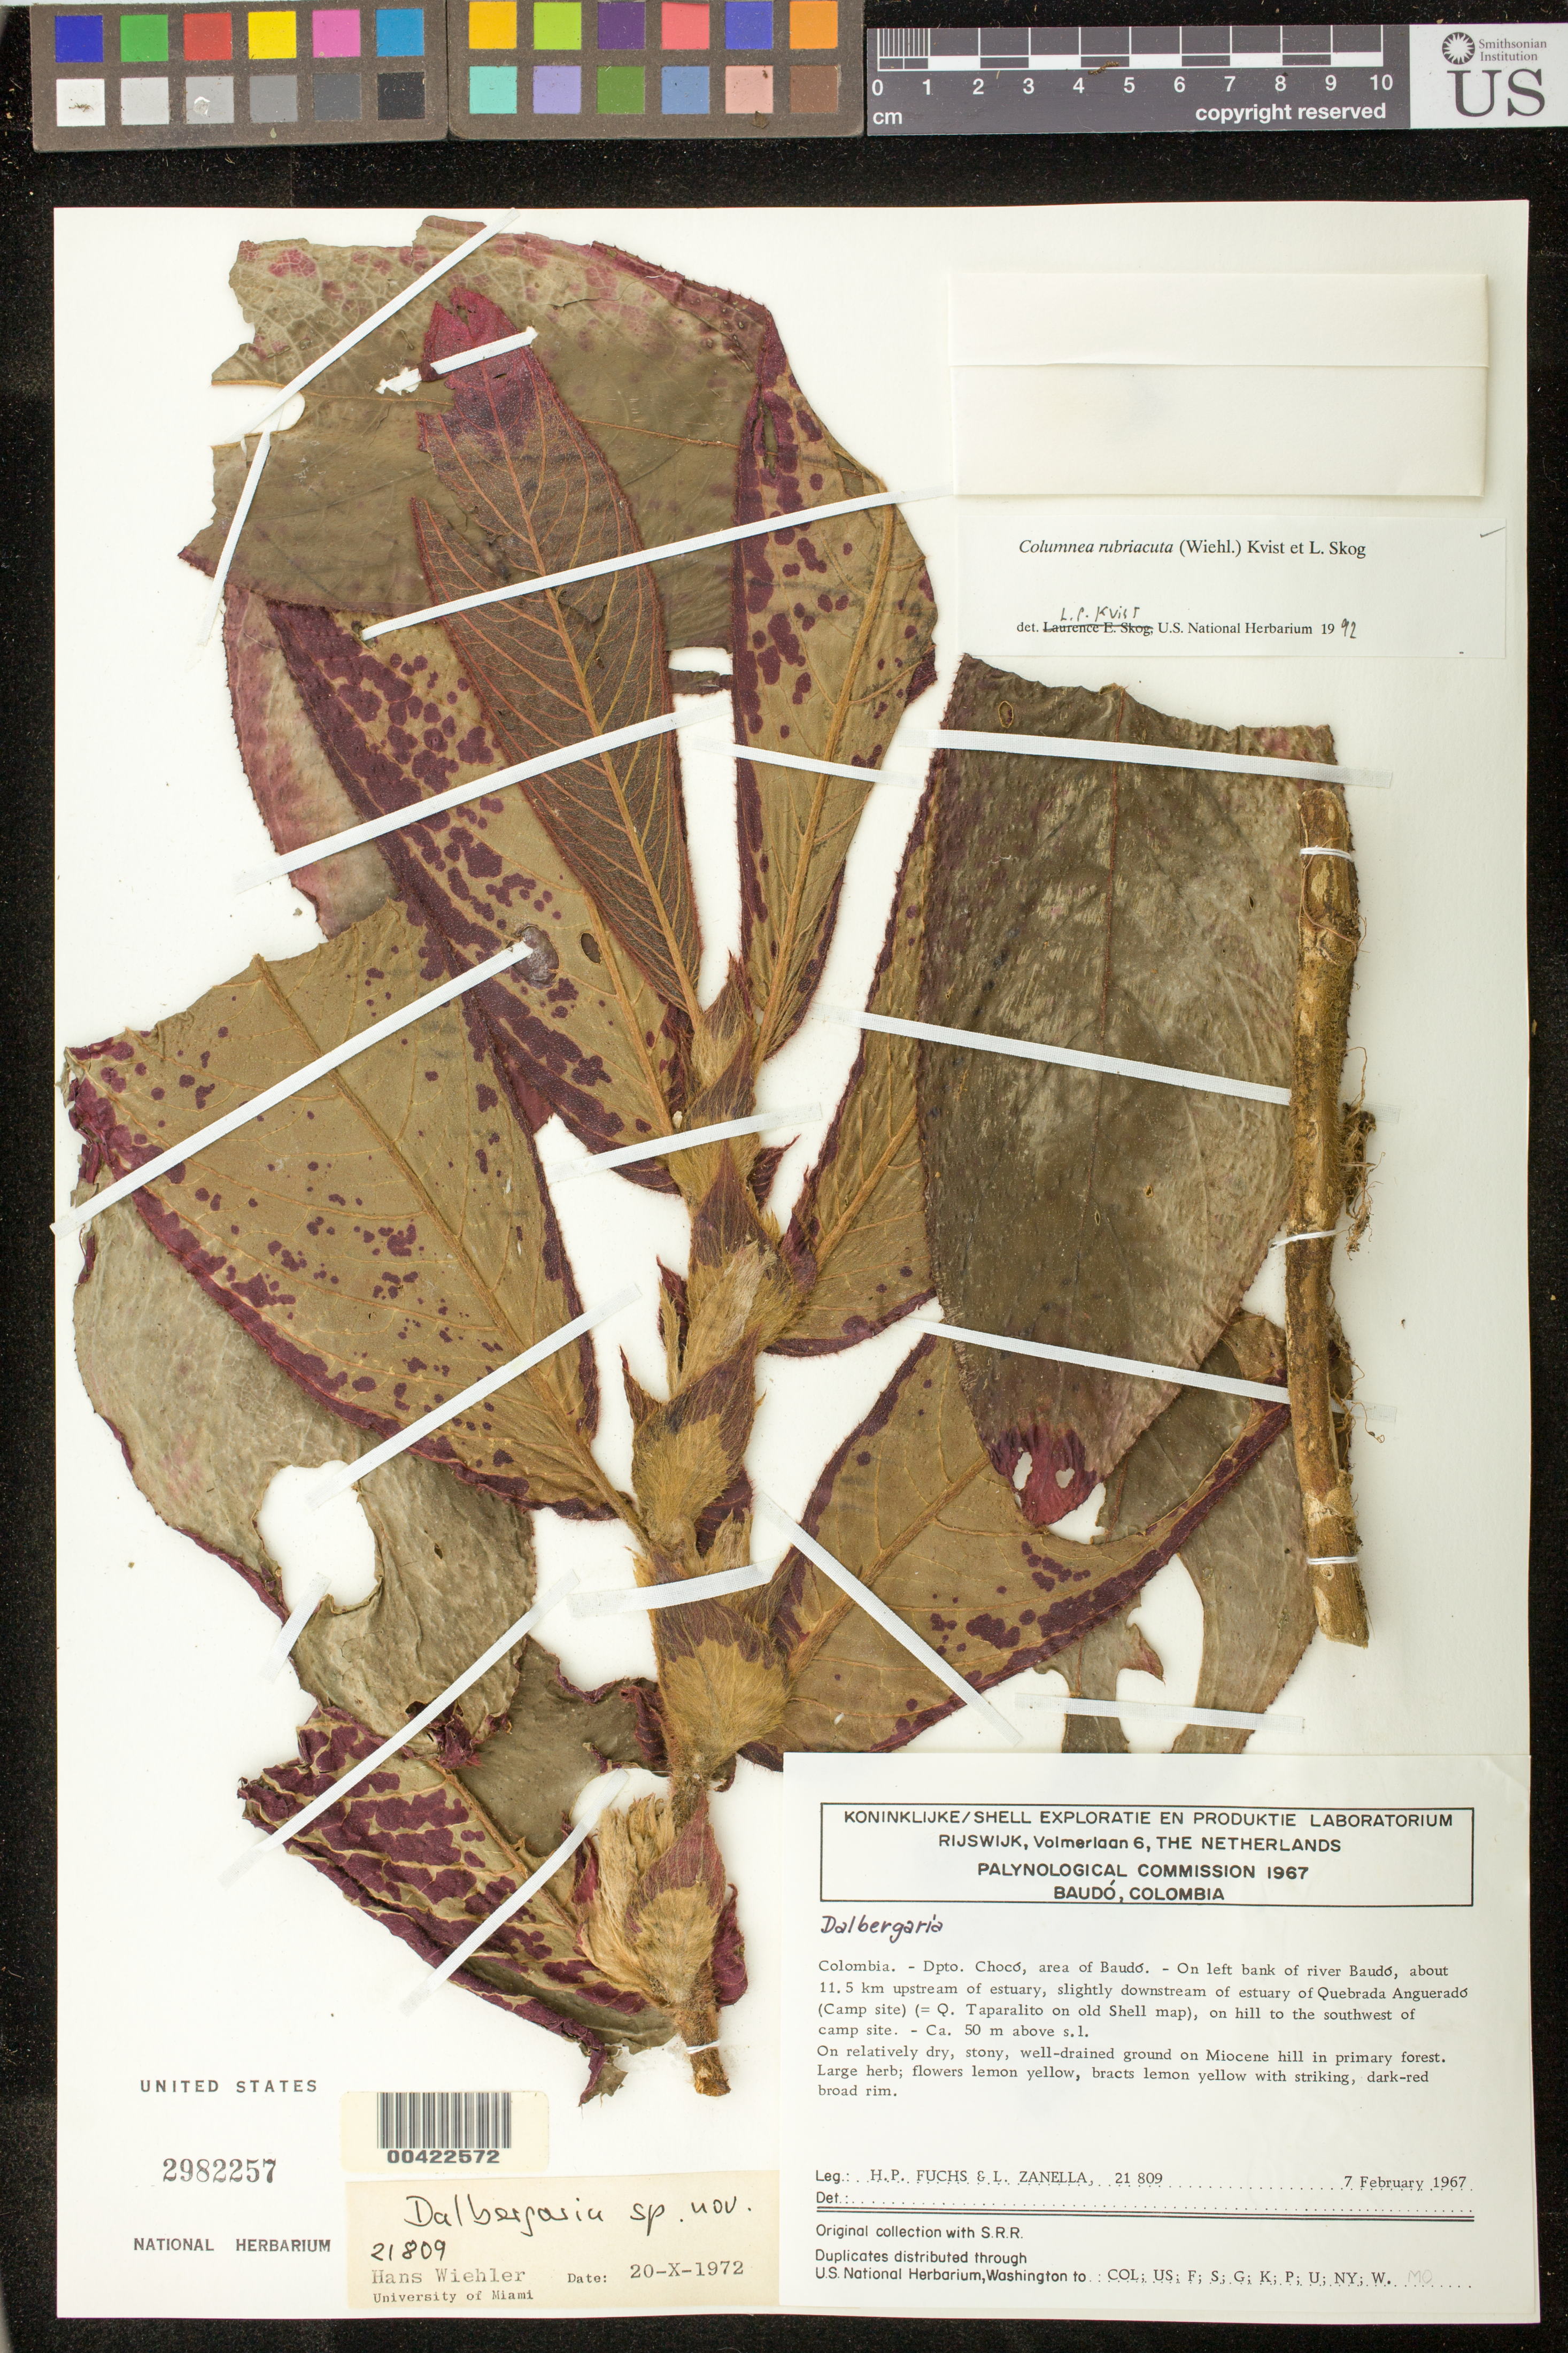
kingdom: Plantae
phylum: Tracheophyta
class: Magnoliopsida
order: Lamiales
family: Gesneriaceae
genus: Columnea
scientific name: Columnea rubriacuta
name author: (Wiehler) L.P. Kvist & L.E. Skog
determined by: Skog, Laurence E.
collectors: H. P. Fuchs & L. Zanella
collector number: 21809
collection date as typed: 07 Feb 1967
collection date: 1967-02-07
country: Colombia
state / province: Chocó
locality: Area of Baudó, on left bank of river Baudó, about 11.5 km upstream of estuary, slightly downstream of estuary of Quebrada Angueradó (Camp site) (=Q. Taparalito on old Shell map), on hill to the southwest of camp site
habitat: On relatively dry, stony, well-drained ground on Miocene hill in primary forest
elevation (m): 50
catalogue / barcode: US 2982257